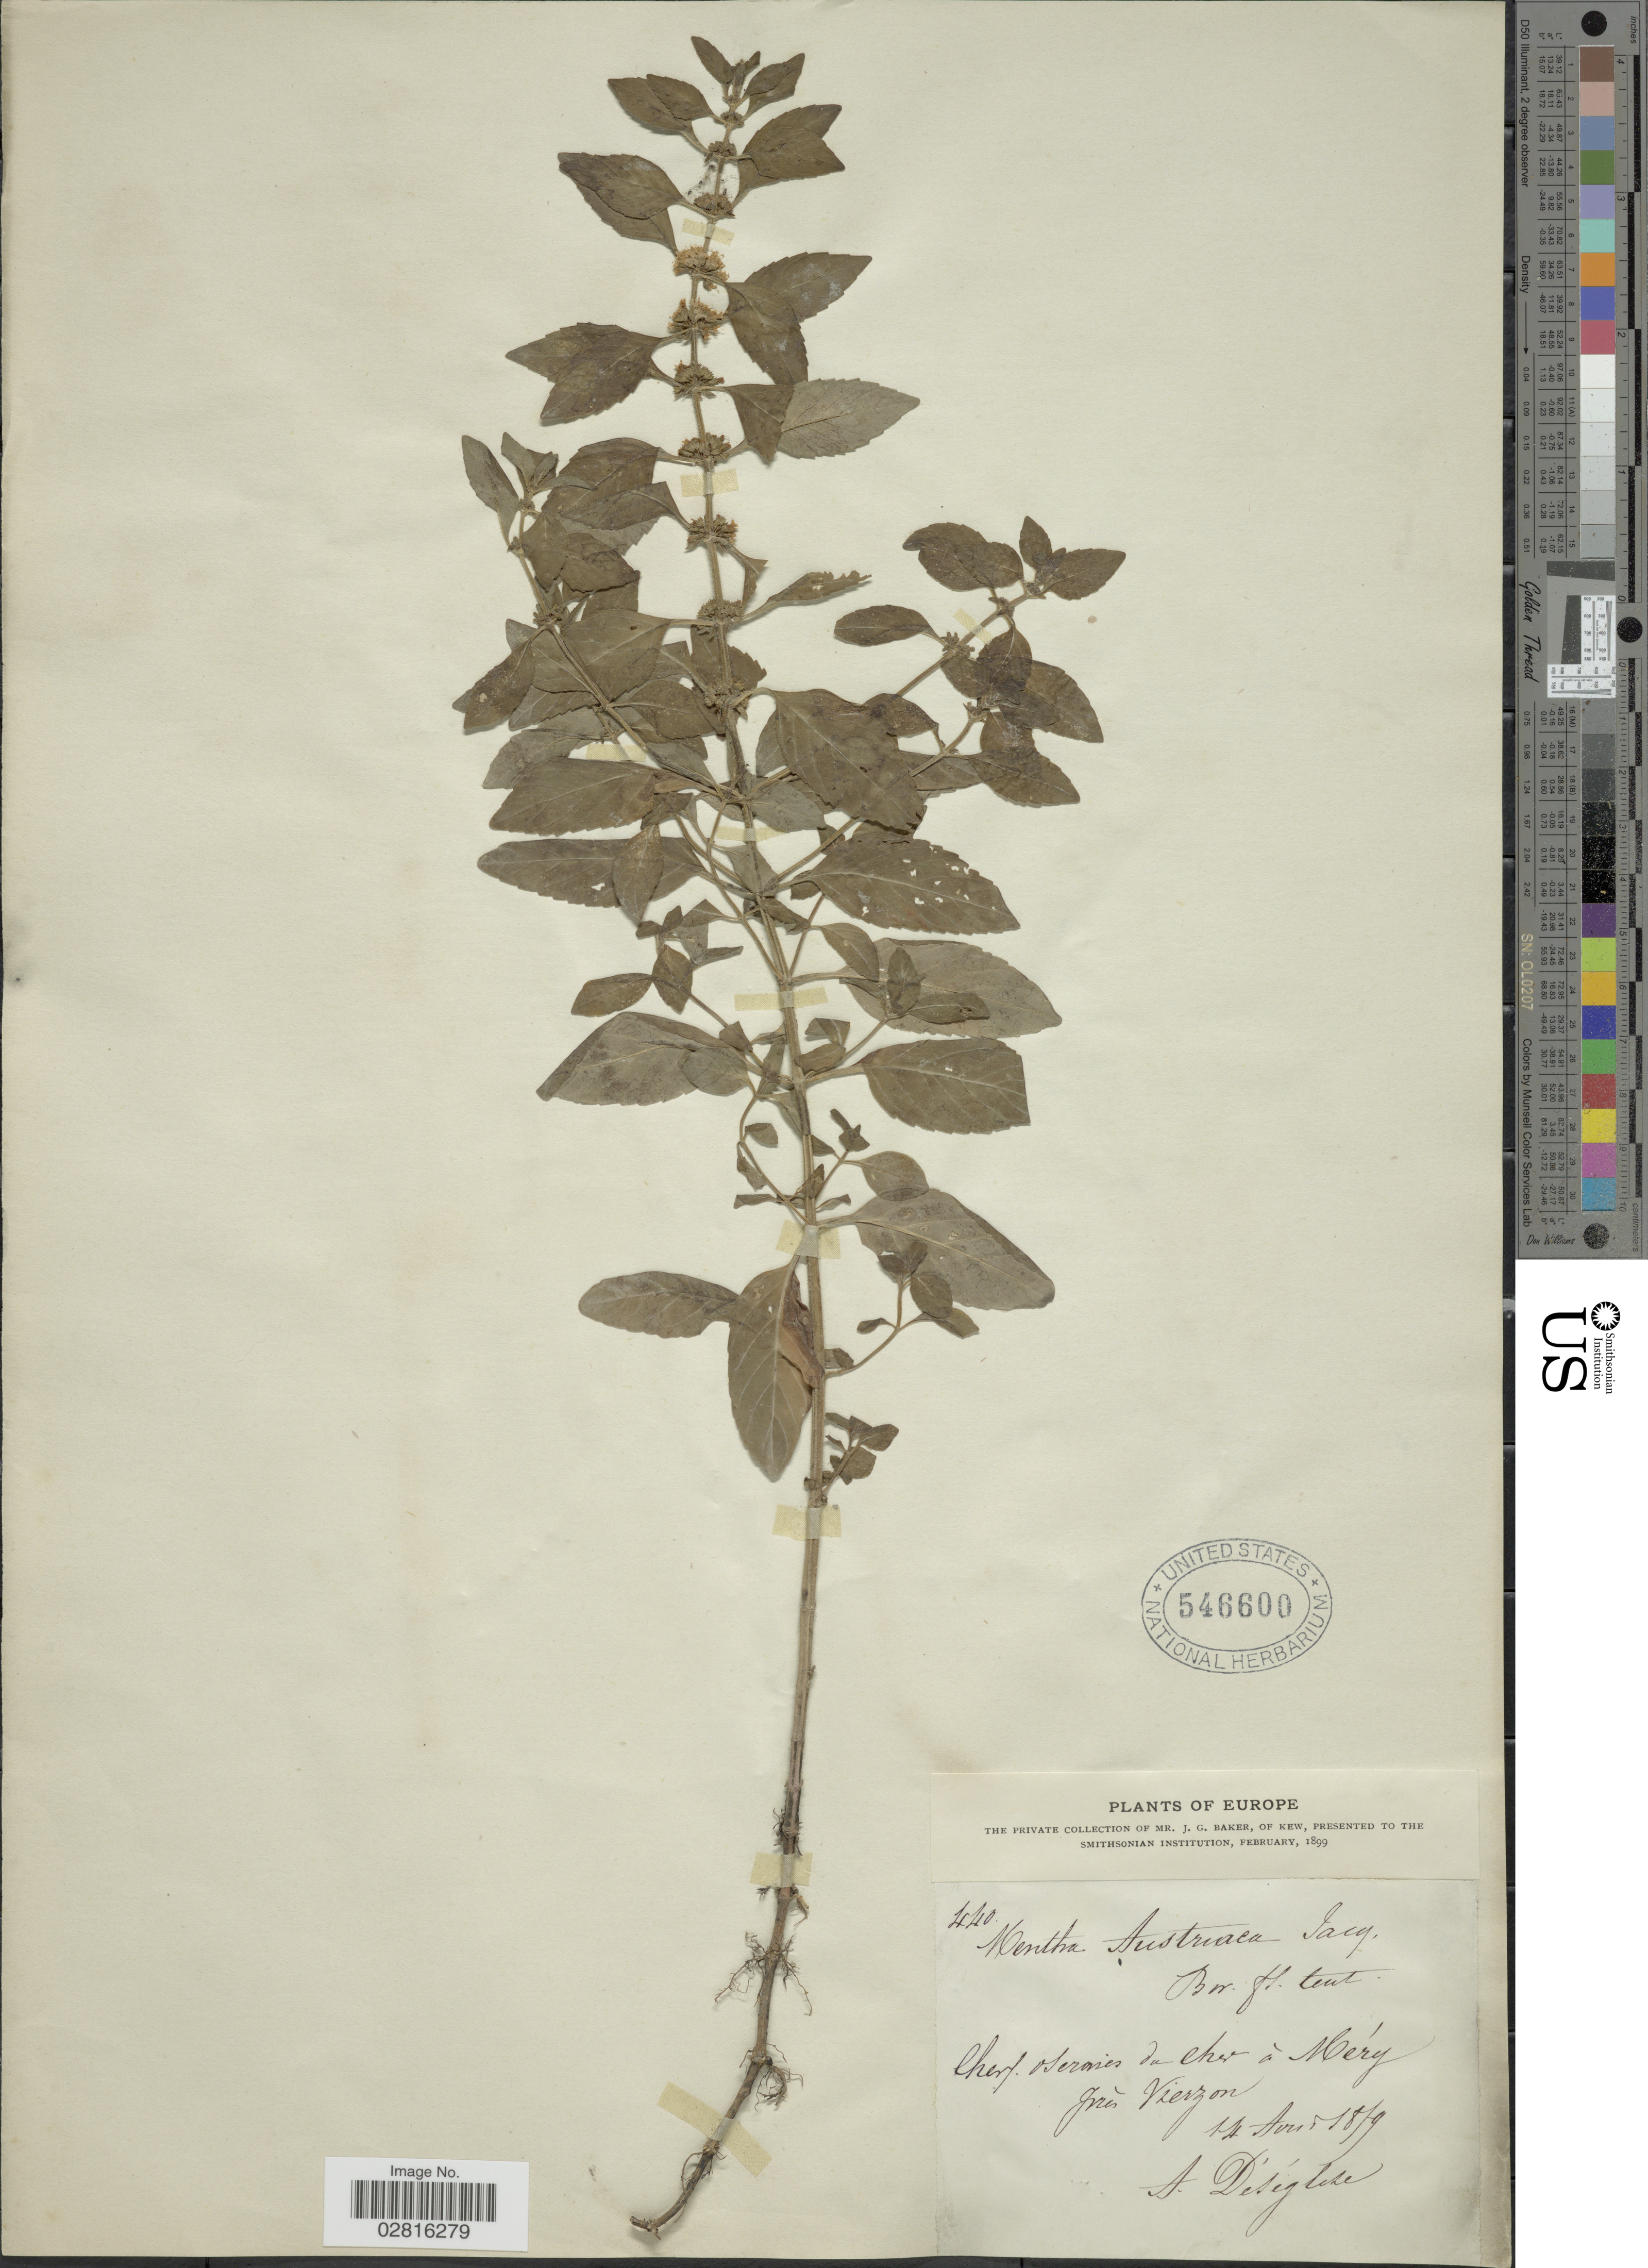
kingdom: Plantae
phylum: Tracheophyta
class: Magnoliopsida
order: Lamiales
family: Lamiaceae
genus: Mentha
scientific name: Mentha austriaca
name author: Jacq.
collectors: A. Deseglise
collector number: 440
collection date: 1879-08-14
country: France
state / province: Centre-Val de Loire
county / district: Cher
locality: Cherf. oseraies [interpreted] du cher à Méry près Vierzon.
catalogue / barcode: US 546600